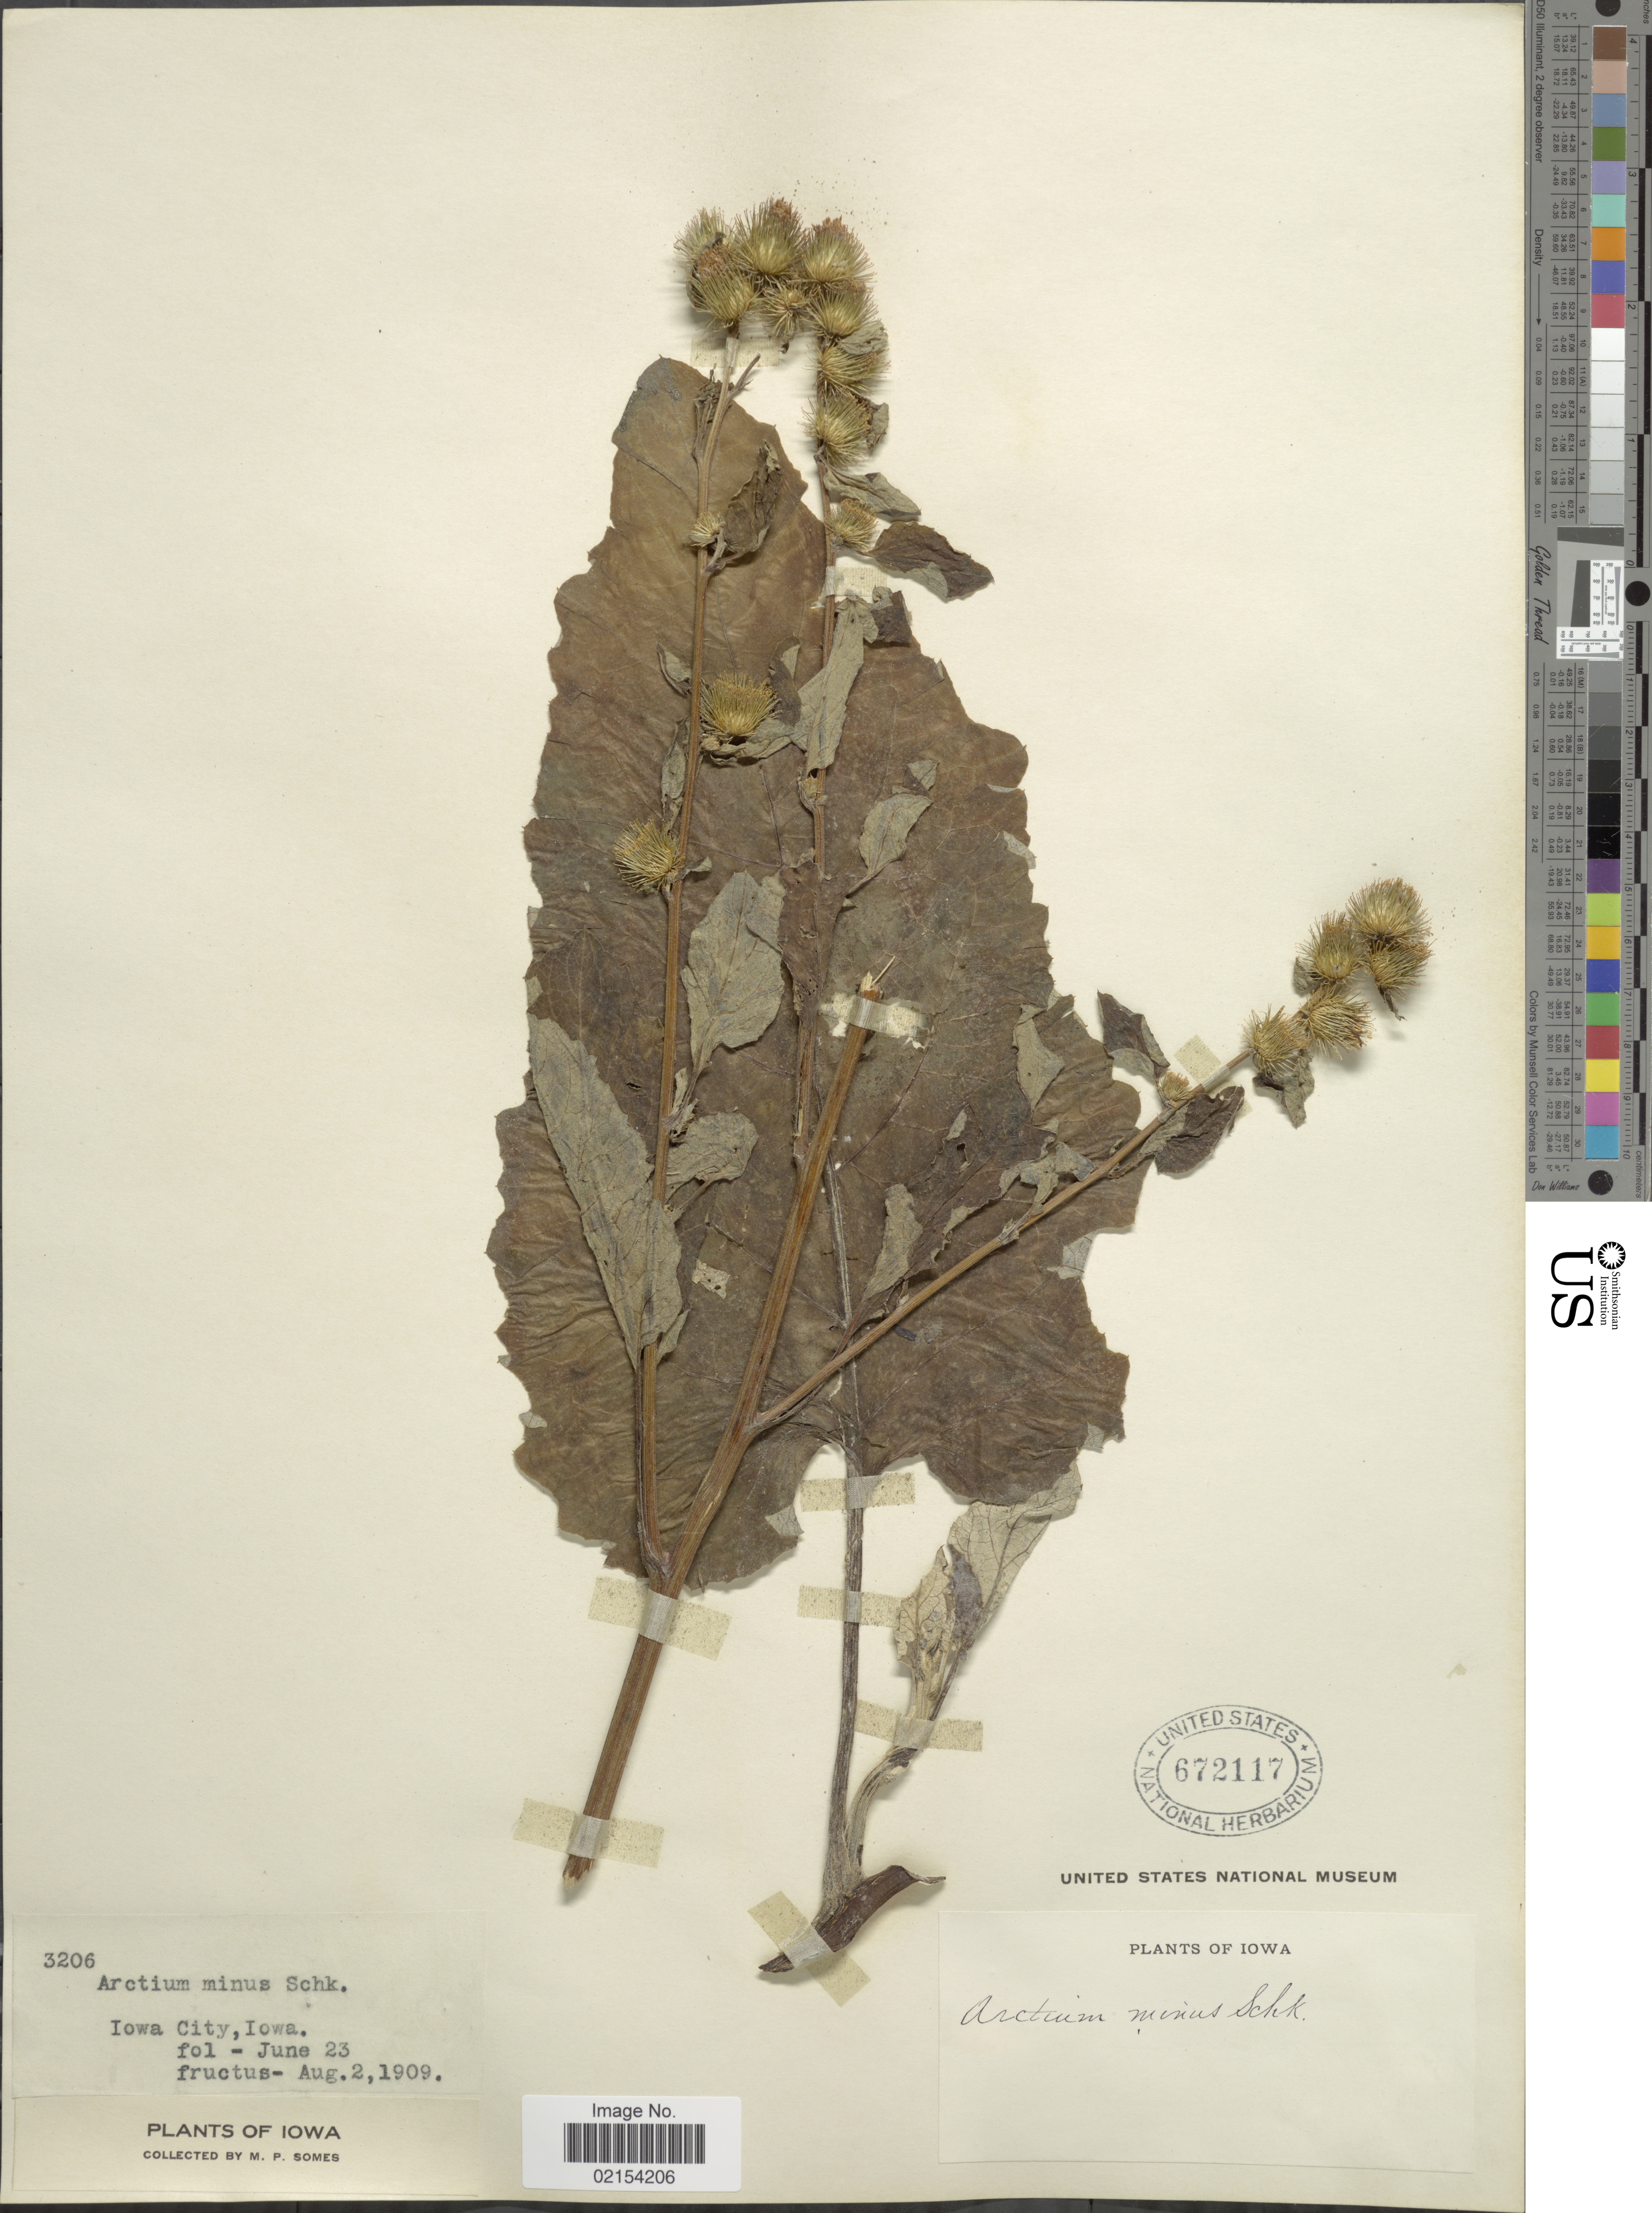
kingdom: Plantae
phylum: Tracheophyta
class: Magnoliopsida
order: Asterales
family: Asteraceae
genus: Arctium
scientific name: Arctium minus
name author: (Hill) Bernh.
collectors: M. Somes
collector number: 3206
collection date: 1909-06-23/1909-08-02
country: United States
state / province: Iowa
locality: Iowa.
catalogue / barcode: US 672117